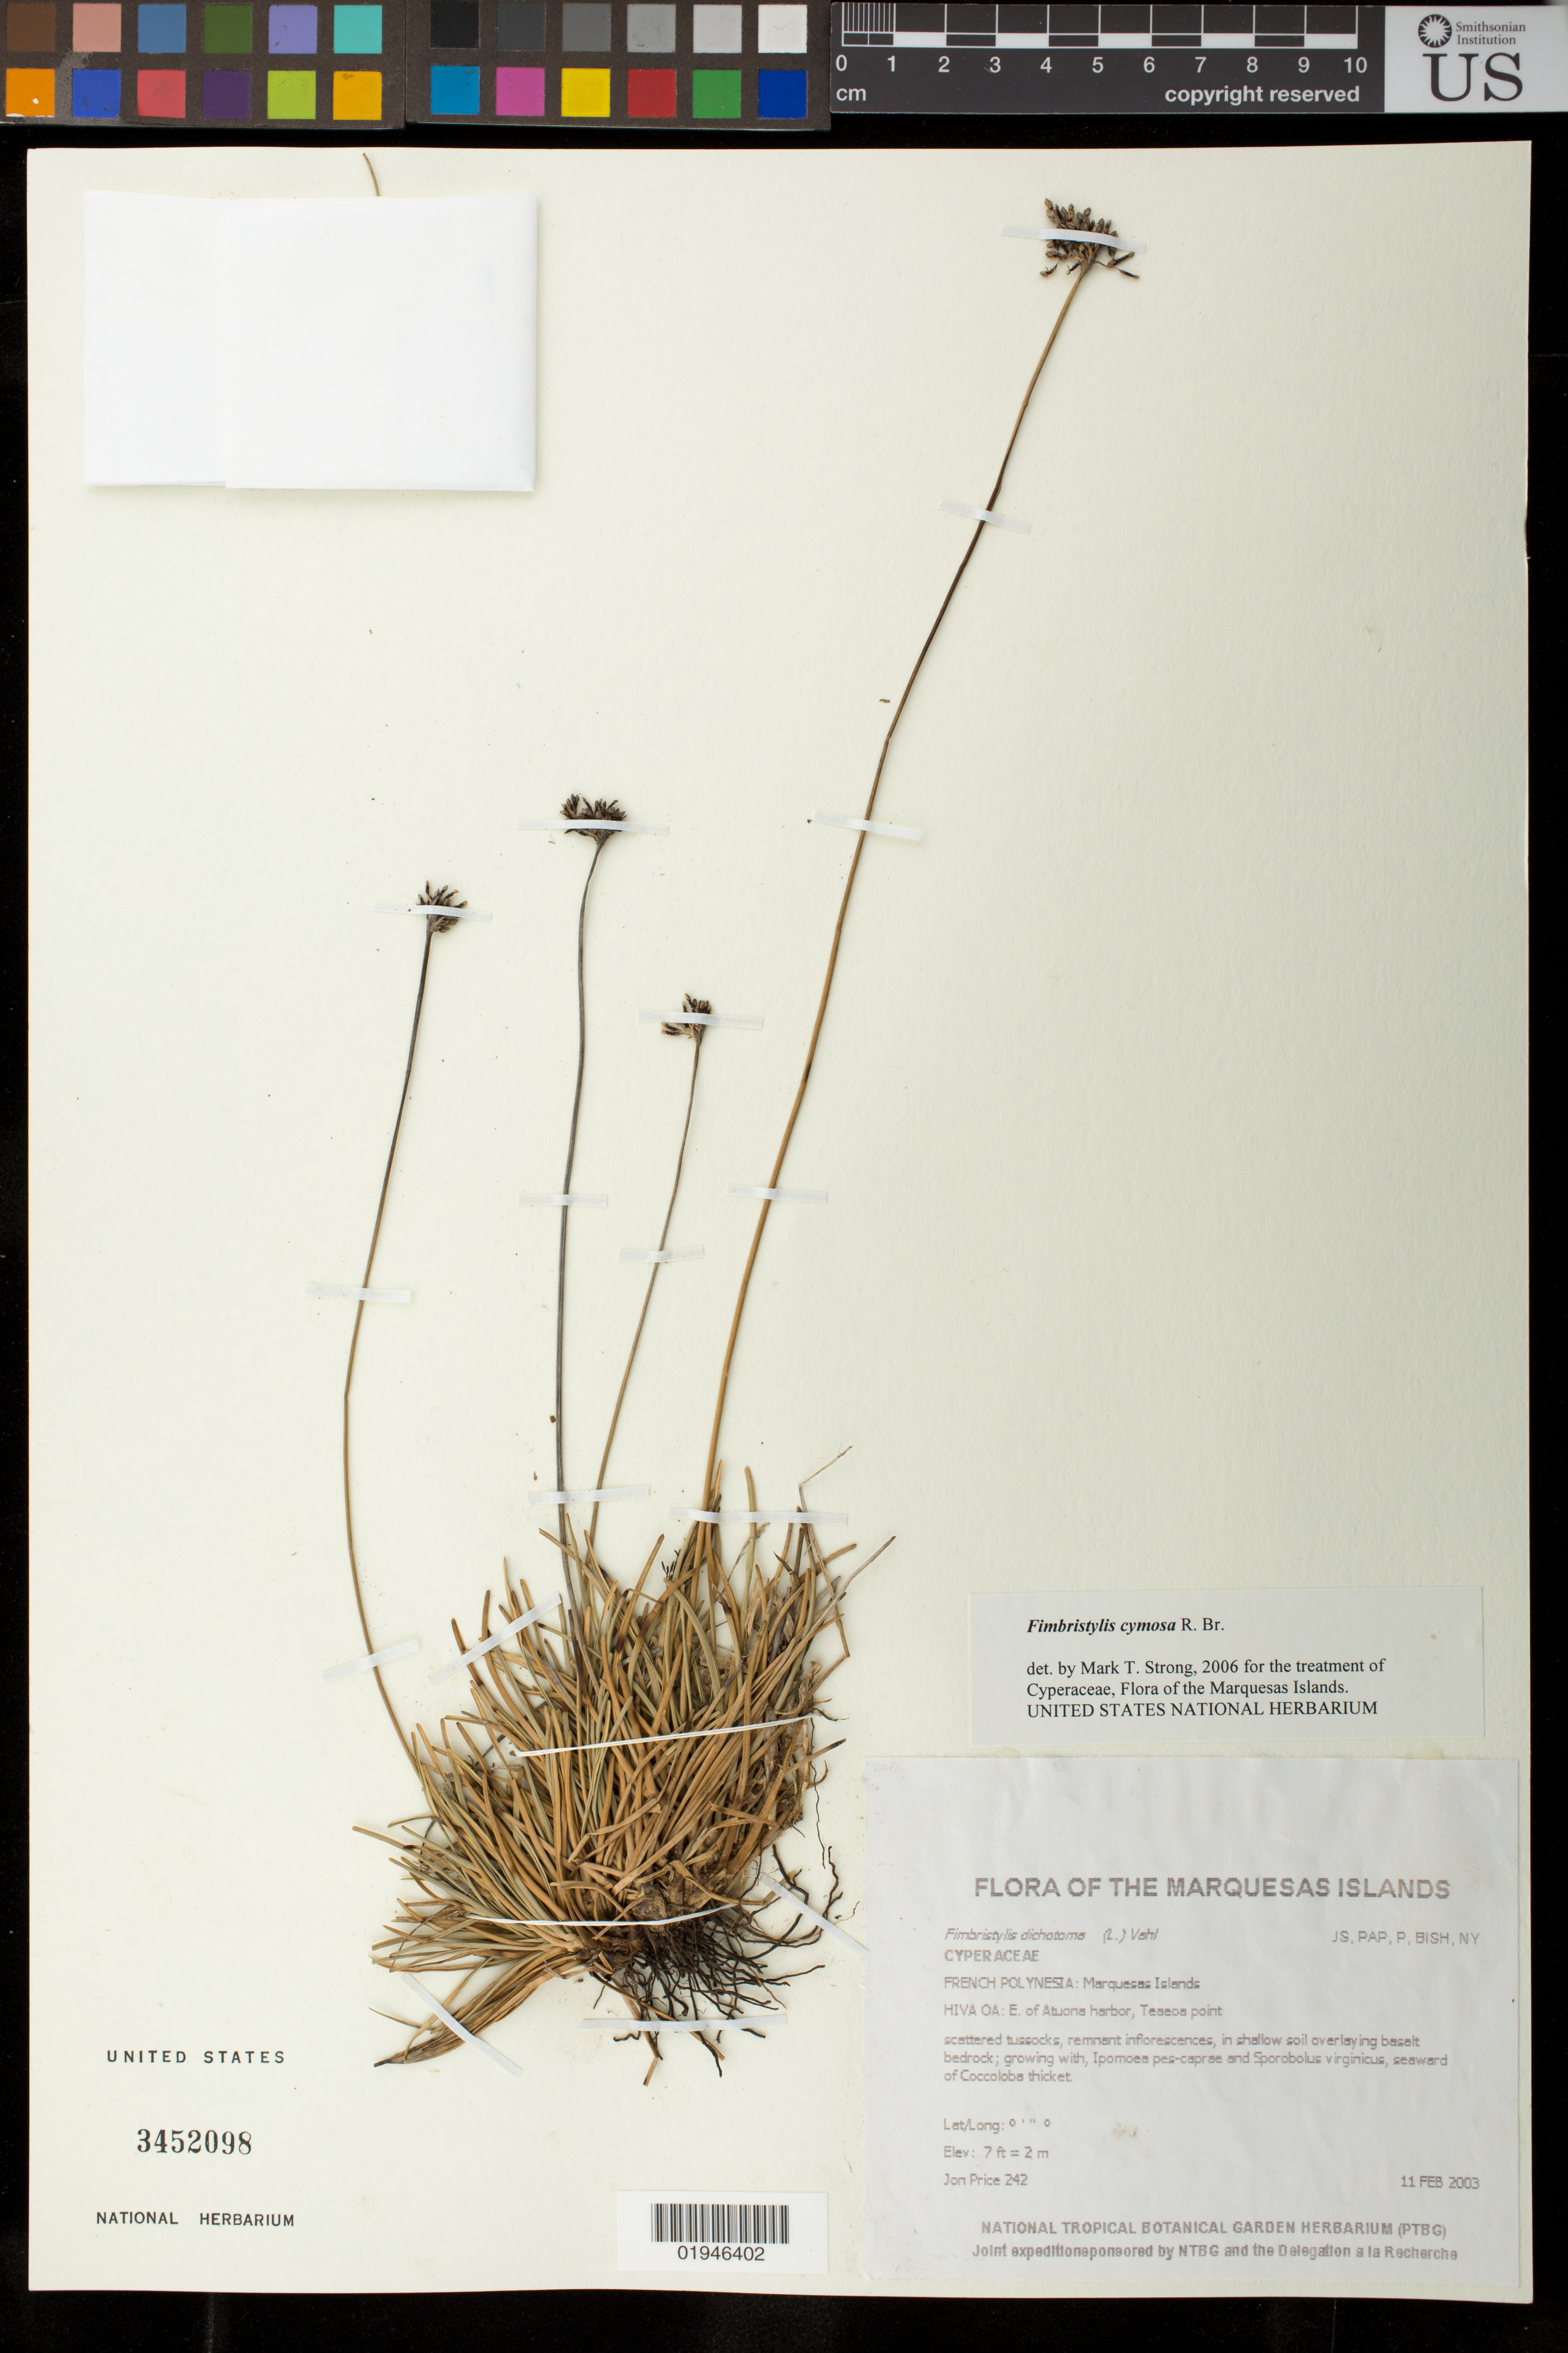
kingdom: Plantae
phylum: Tracheophyta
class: Liliopsida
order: Poales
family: Cyperaceae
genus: Fimbristylis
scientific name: Fimbristylis cymosa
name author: R. Br.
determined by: Strong, M. T., (US), Smithsonian Institution - National Museum of Natural History (UNITED STATES)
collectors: J. Price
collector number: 242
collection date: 2003-02-11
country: French Polynesia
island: Hiva Oa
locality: E. of Atuona harbor, Teaeoa point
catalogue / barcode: US 3452098